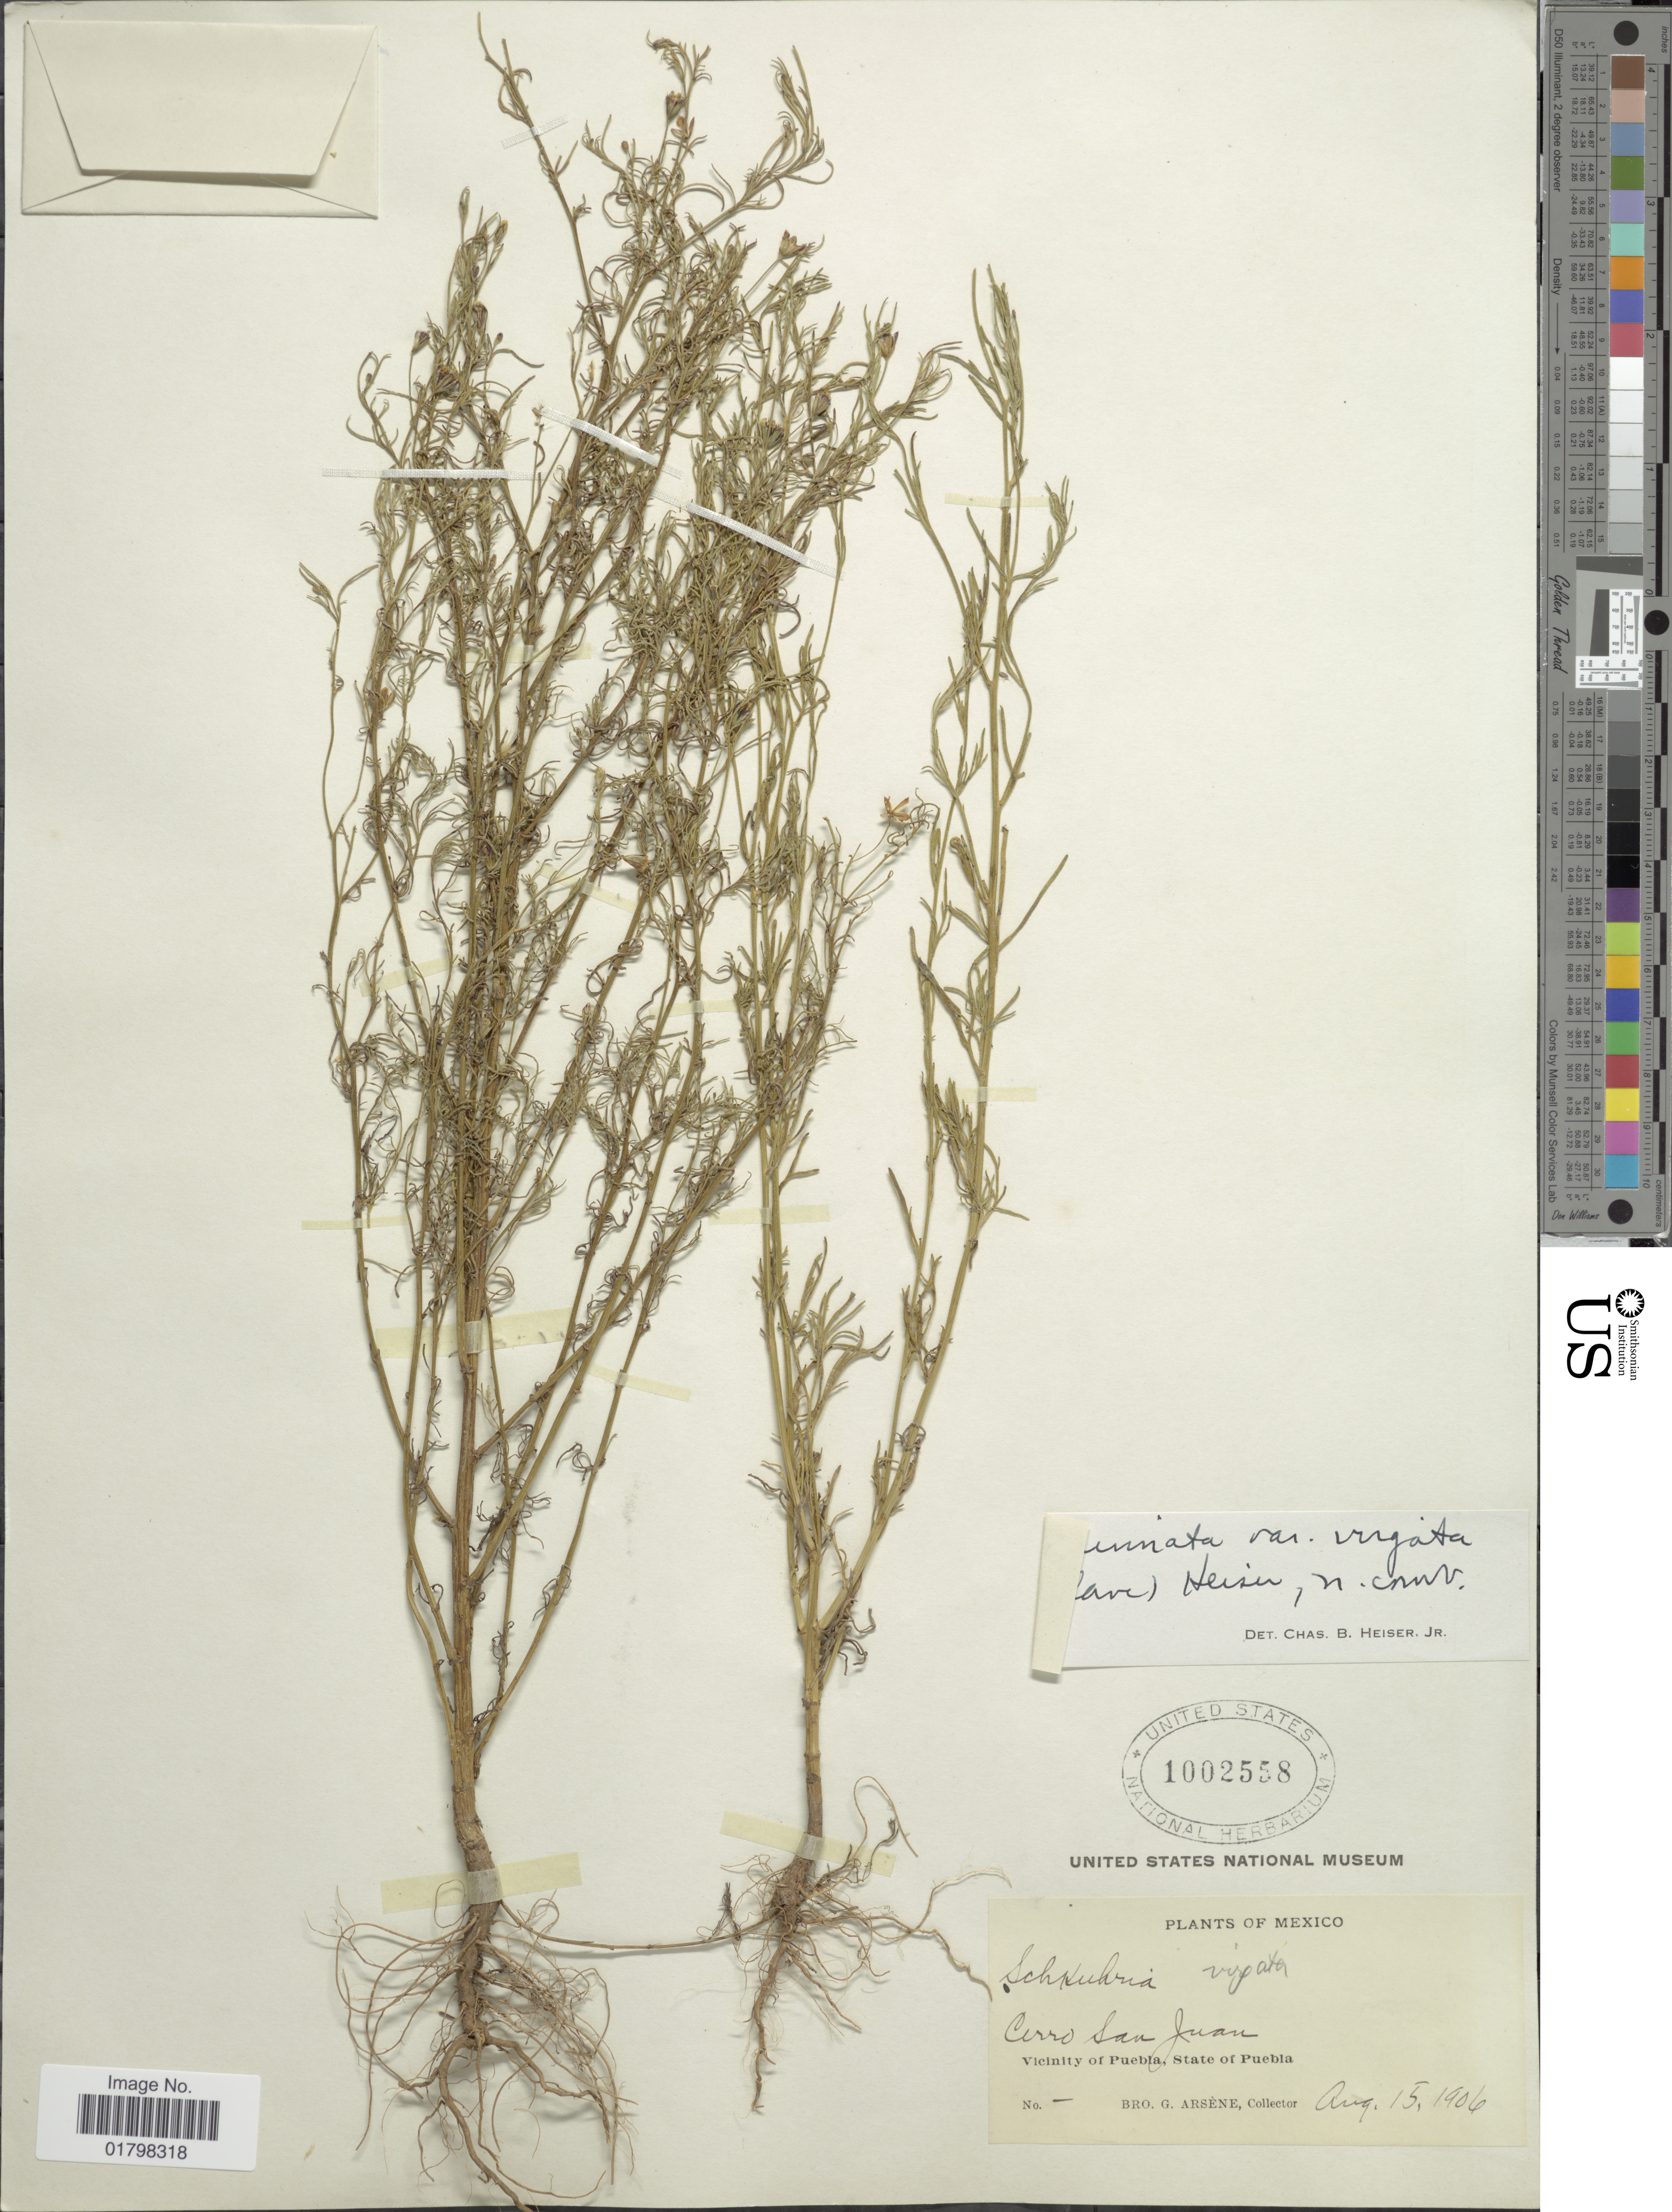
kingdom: Plantae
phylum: Tracheophyta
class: Magnoliopsida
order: Asterales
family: Asteraceae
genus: Schkuhria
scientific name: Schkuhria pinnata var. virgata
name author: (La Llave ex La Llave) Heiser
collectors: Bro. G. Arsène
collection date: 1906-08-15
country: Mexico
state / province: Puebla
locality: Cerro San Juan, Vicinity of Puebla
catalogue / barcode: US 1002558